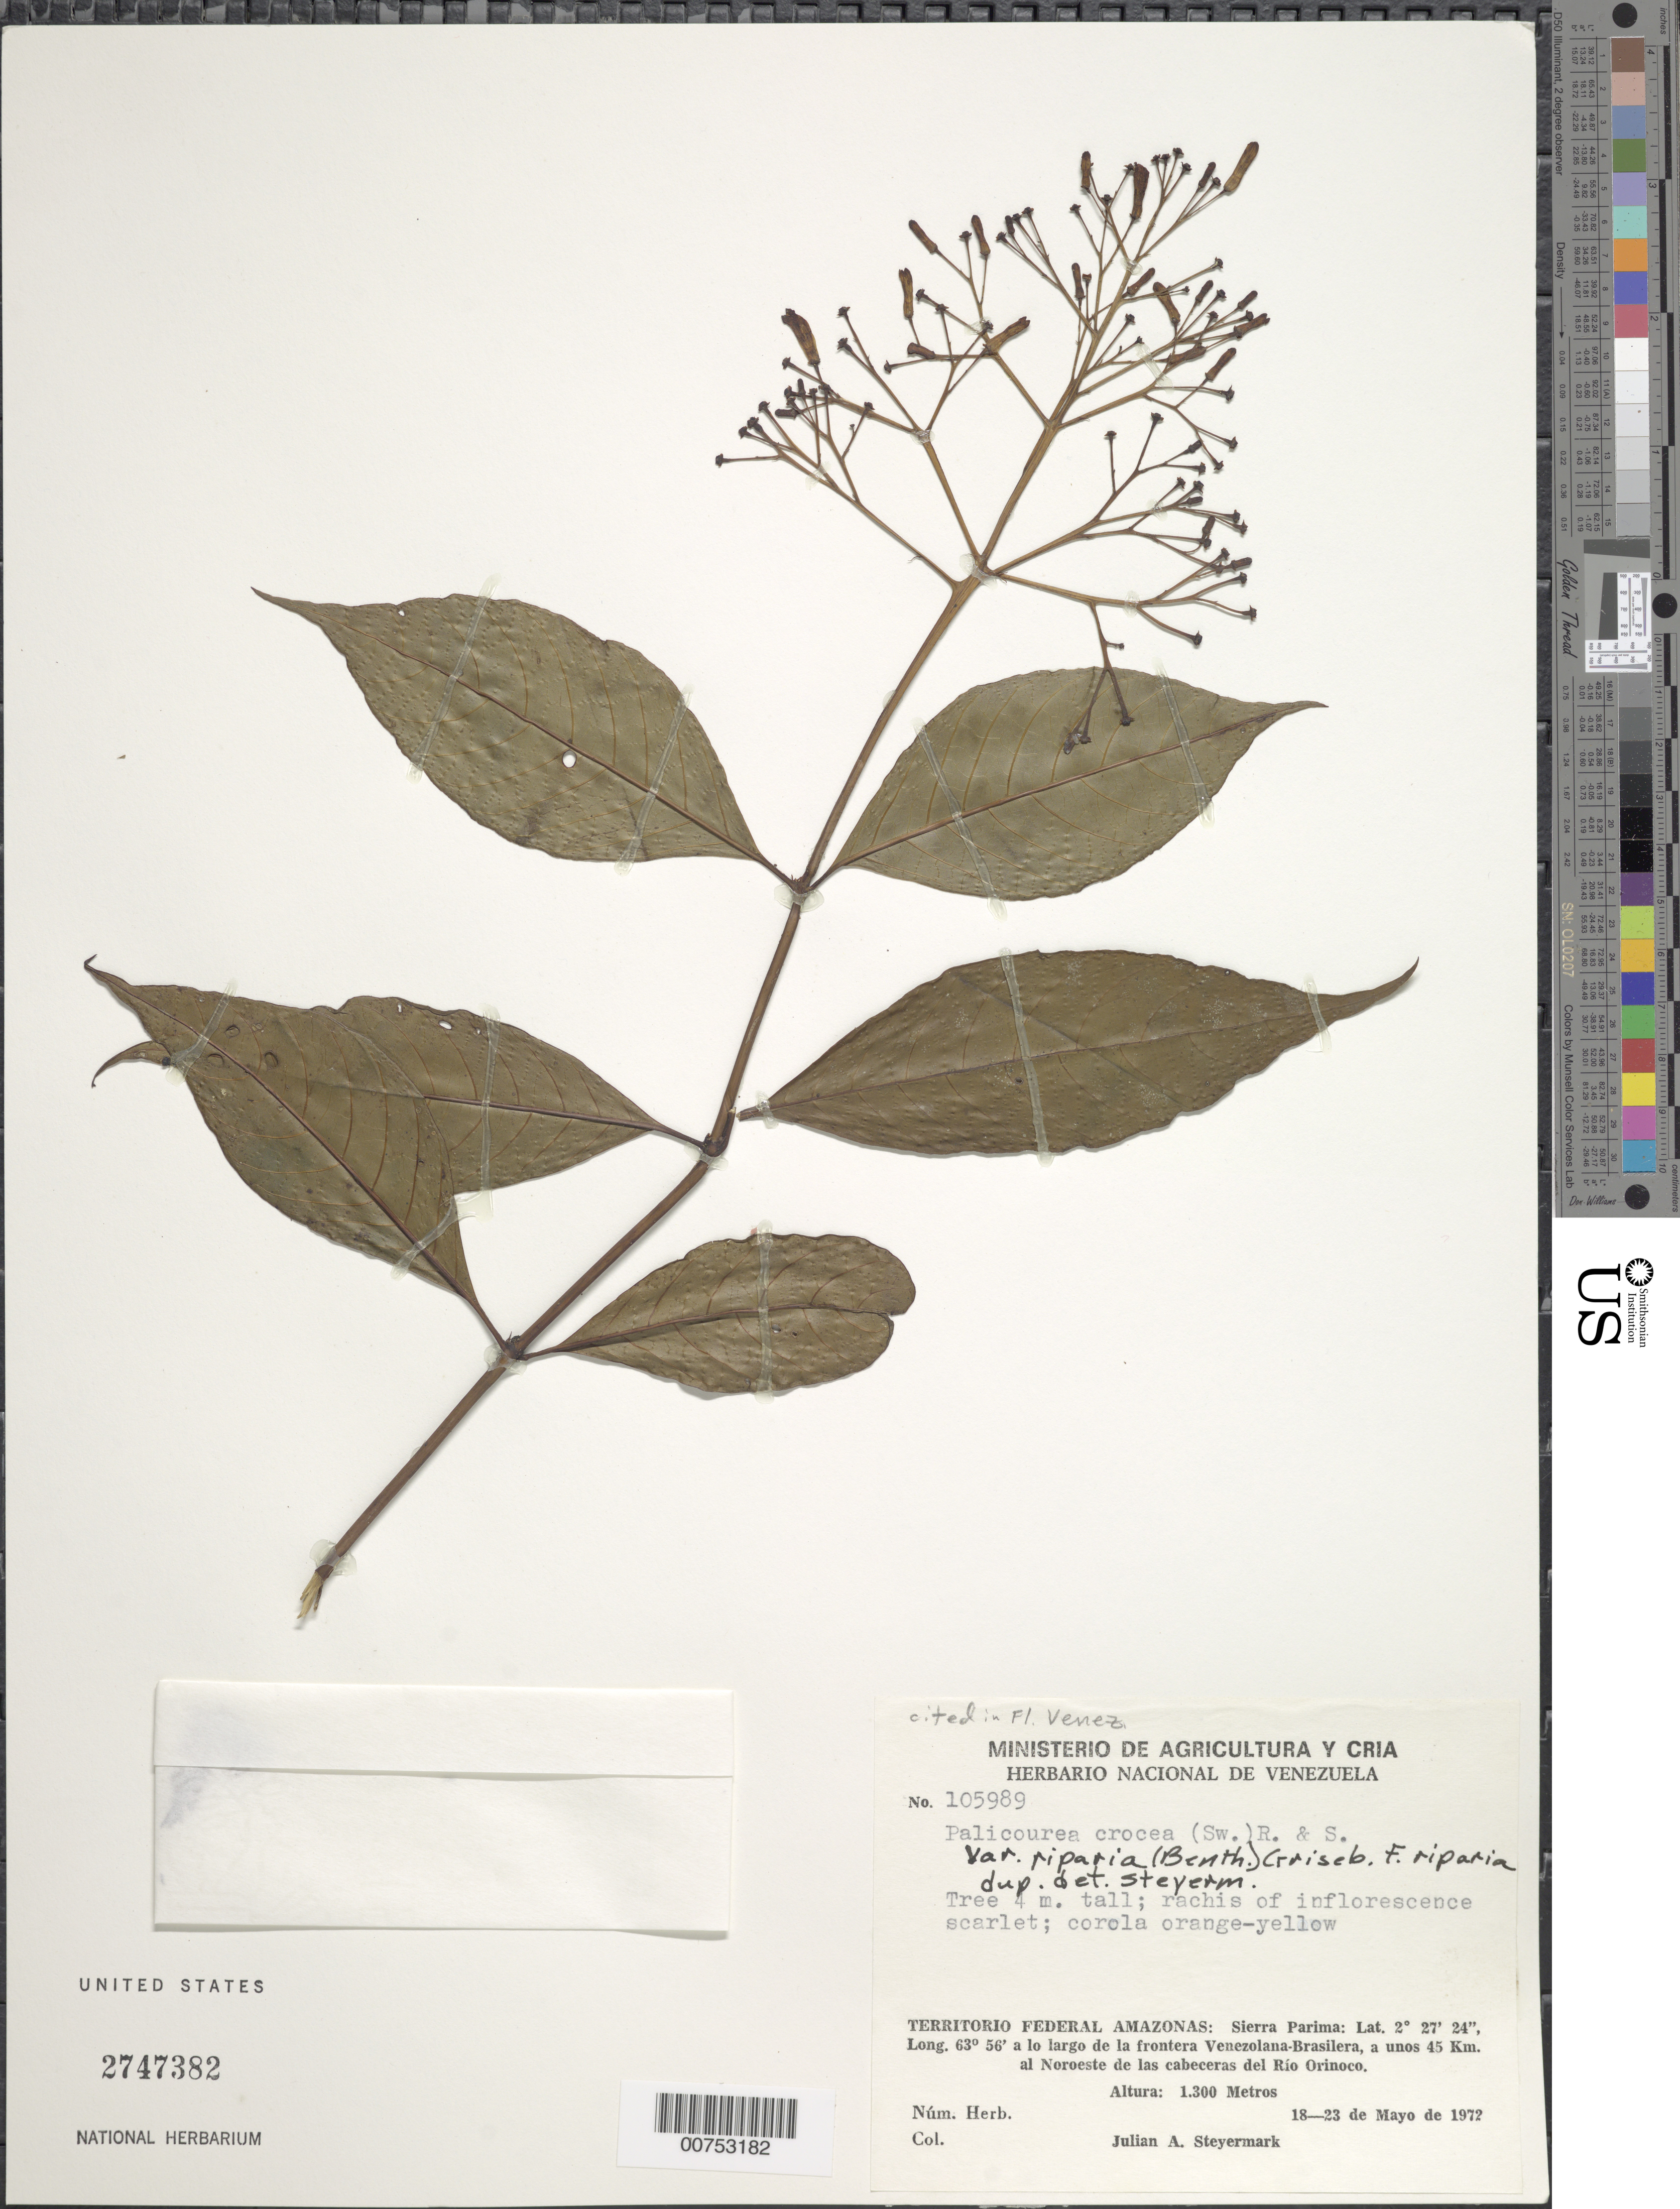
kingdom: Plantae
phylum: Tracheophyta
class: Magnoliopsida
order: Gentianales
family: Rubiaceae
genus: Palicourea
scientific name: Palicourea crocea f. riparia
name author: (Benth.) Griseb.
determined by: Steyermark, Julian A., (VEN)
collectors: J. Steyermark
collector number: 105989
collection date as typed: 18-May-72 to 23-May-72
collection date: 1972-05-18/1972-05-23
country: Venezuela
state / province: Amazonas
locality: Sierra Parima, la frontera Venezolana-Brasilera, a unos 45 km al noroeste de las cabeceras del Río Orinoco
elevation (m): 1300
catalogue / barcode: US 2747382